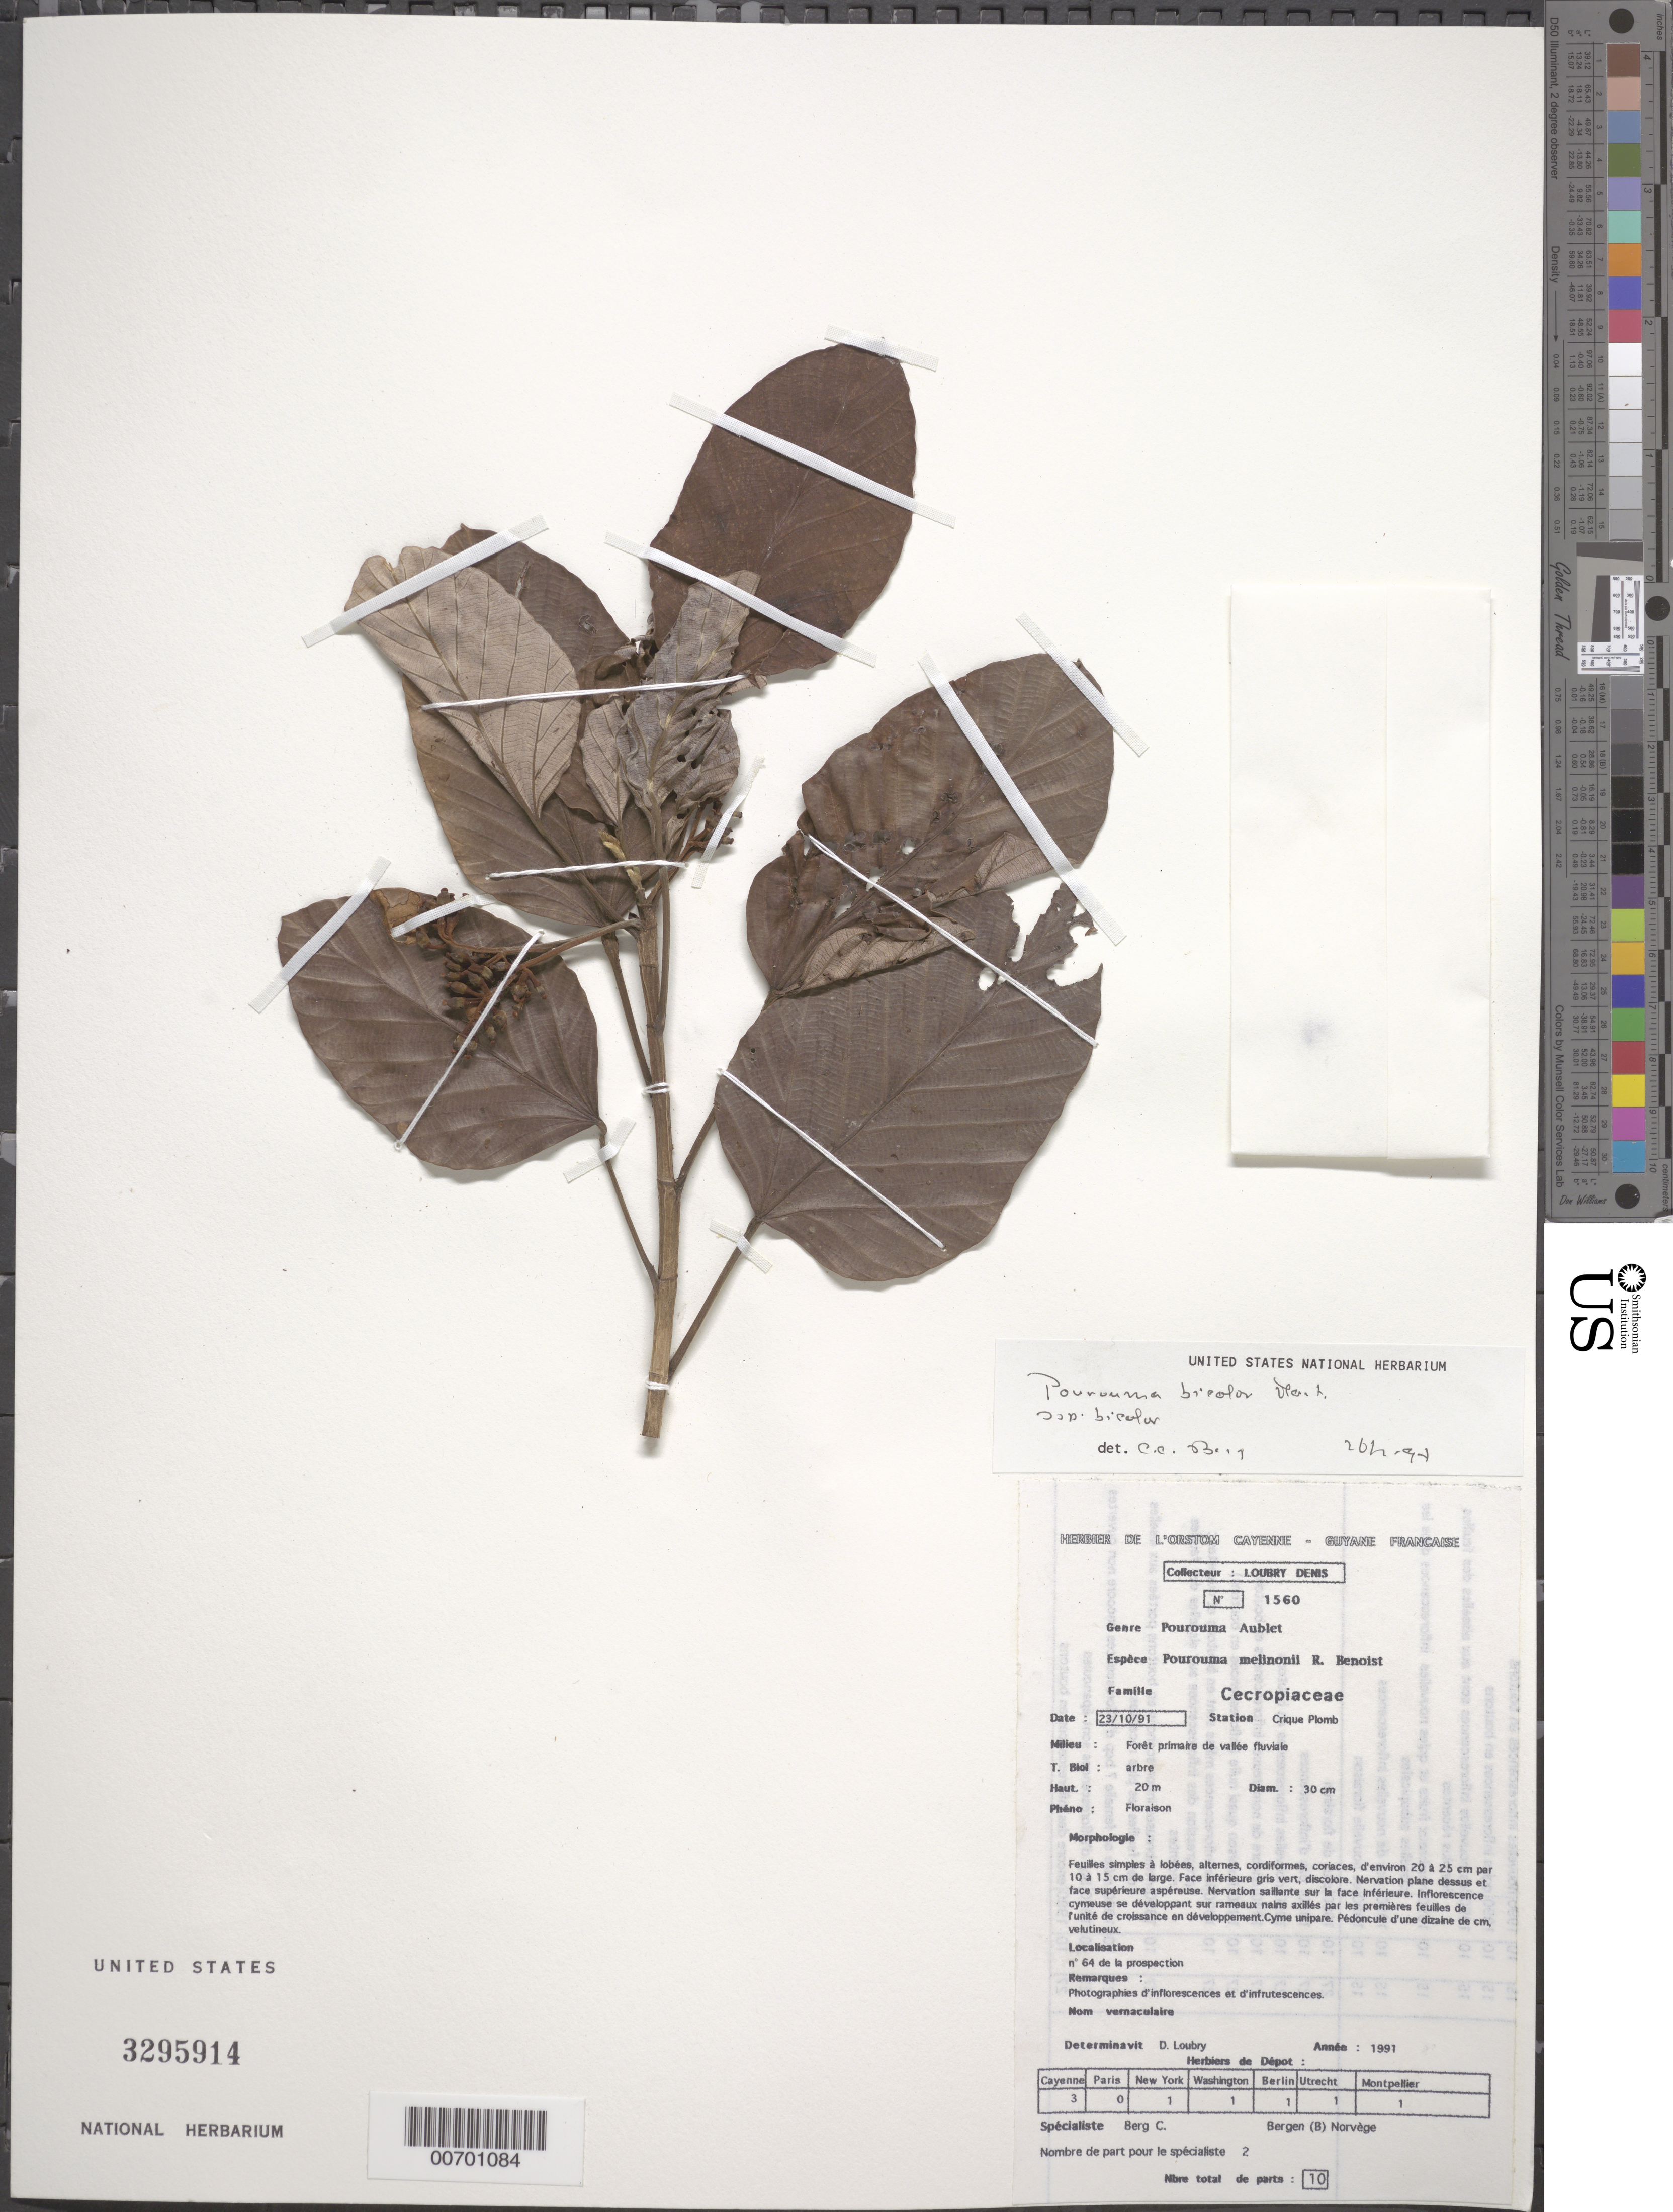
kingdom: Plantae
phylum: Tracheophyta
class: Magnoliopsida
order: Rosales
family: Urticaceae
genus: Pourouma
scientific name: Pourouma bicolor subsp. bicolor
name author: Mart.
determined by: Berg, C. C.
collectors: D. Loubry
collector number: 1560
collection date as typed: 23-Oct-91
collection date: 1991-10-23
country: French Guiana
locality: Crique Plomb, Bassin du Sinnamary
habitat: Primary forest, river valley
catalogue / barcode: US 3295914